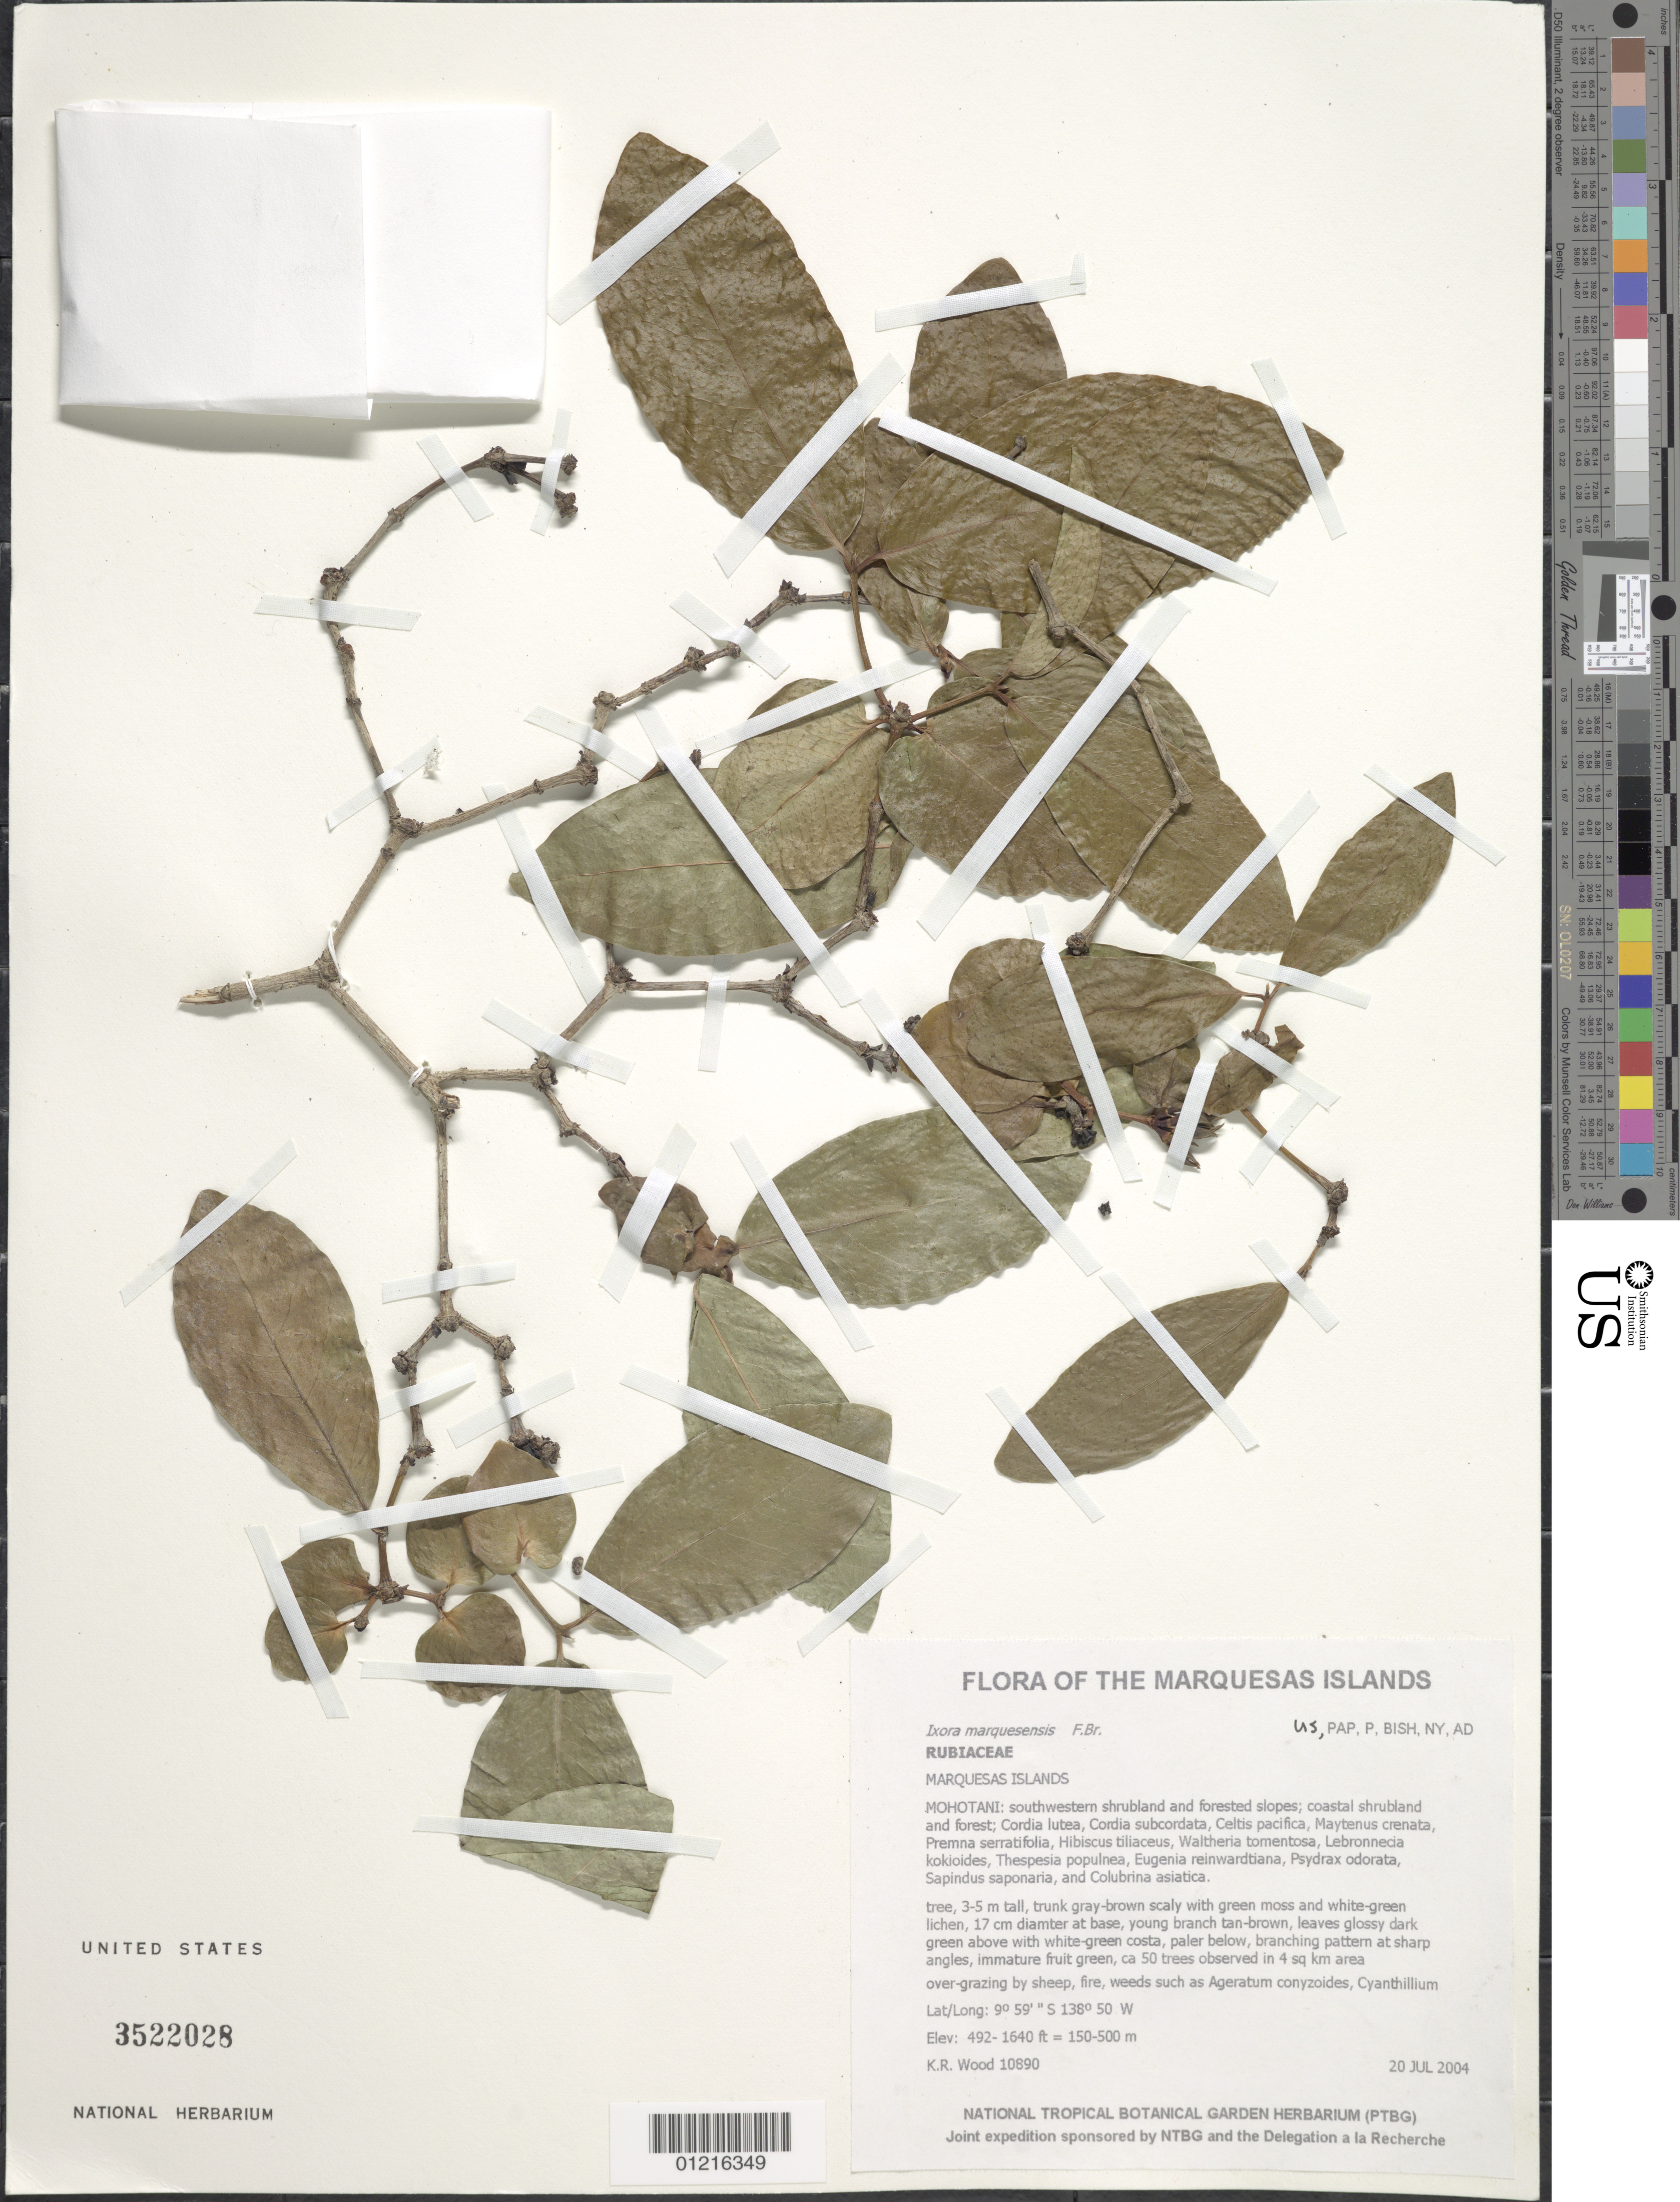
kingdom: Plantae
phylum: Tracheophyta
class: Magnoliopsida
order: Gentianales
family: Rubiaceae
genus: Ixora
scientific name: Ixora marquesensis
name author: F. Br.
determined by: Lorence, David H.; Wagner, W. H.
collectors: K. R. Wood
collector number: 10890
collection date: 2004-07-20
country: French Polynesia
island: Mohotani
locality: Southwestern shrubland and forested slopes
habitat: Coastal shrubland and forest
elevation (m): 150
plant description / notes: Over-grazing by sheep, fire, weeds such as Ageratum conyzoides, Cyanthillium cinereum, Chamaesyce hirta, Senna occidentalis, Ocimum gratissimum, Abutilon hirtum, Passiflora foetida, Rhynchelytrum repens, and Urochloa reptans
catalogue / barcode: US 3522028